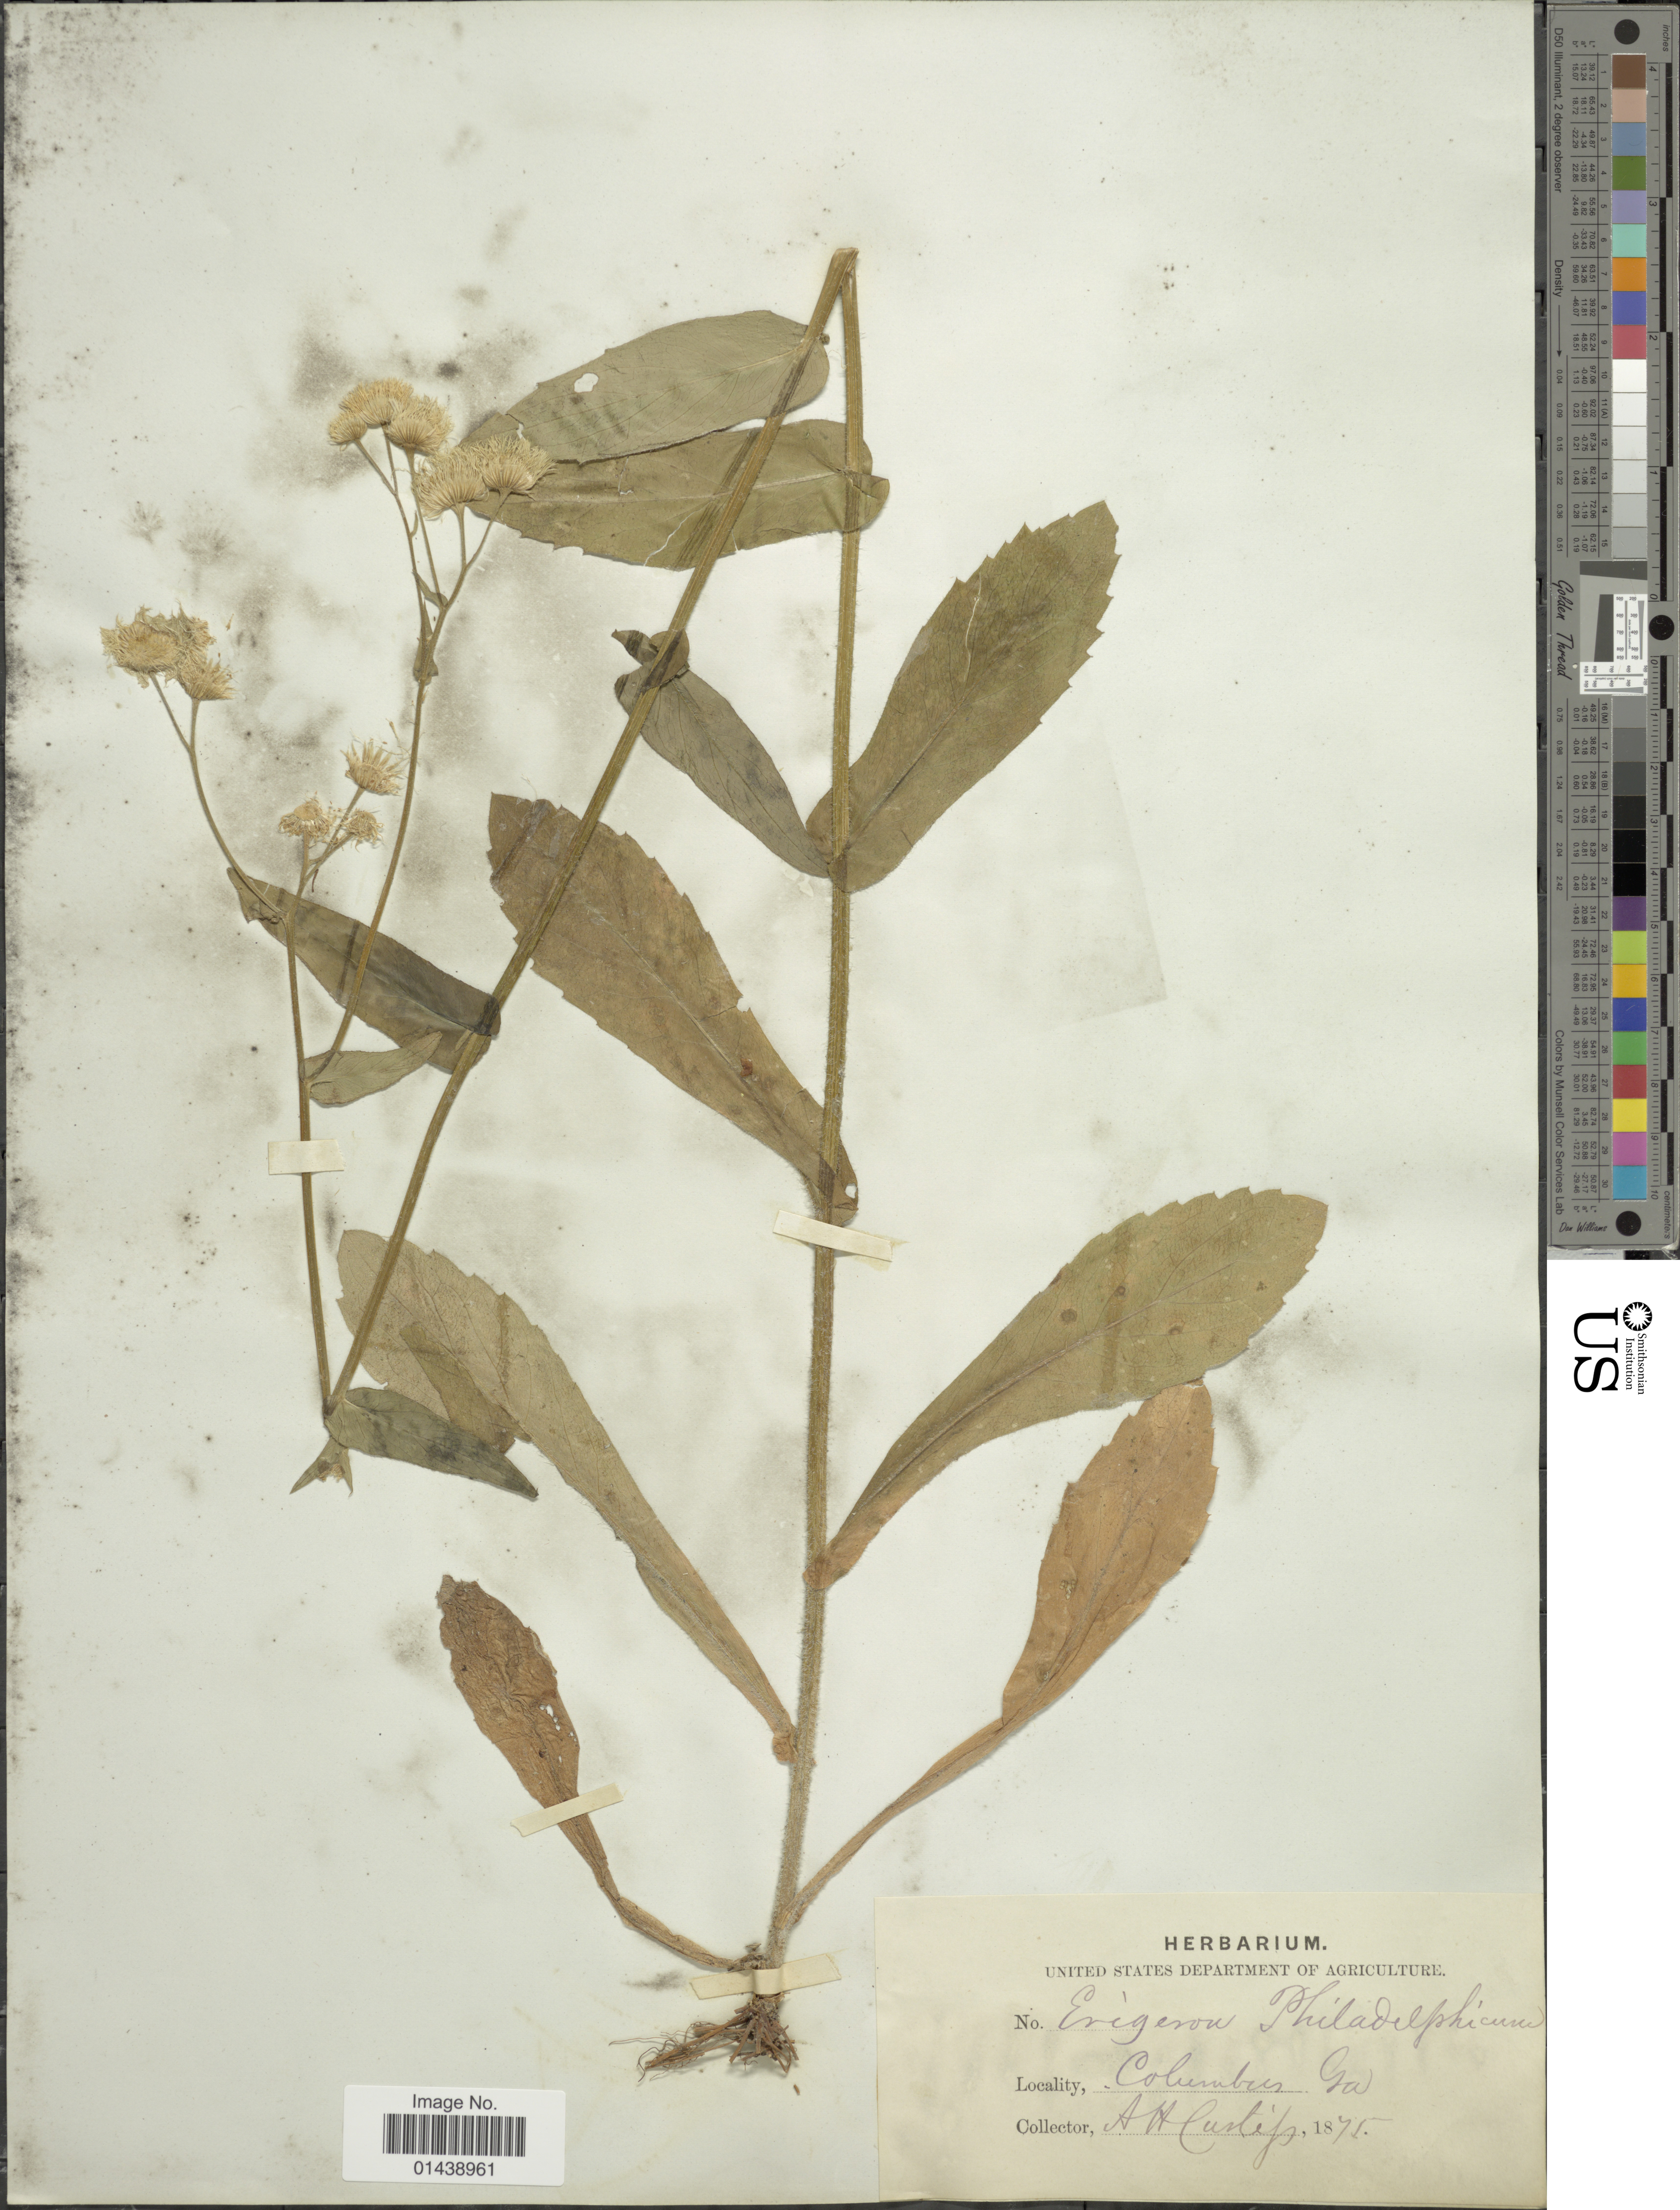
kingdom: Plantae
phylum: Tracheophyta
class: Magnoliopsida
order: Asterales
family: Asteraceae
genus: Erigeron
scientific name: Erigeron philadelphicus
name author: L.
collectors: A. H. Curtiss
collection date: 1875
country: United States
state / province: Georgia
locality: Columbus